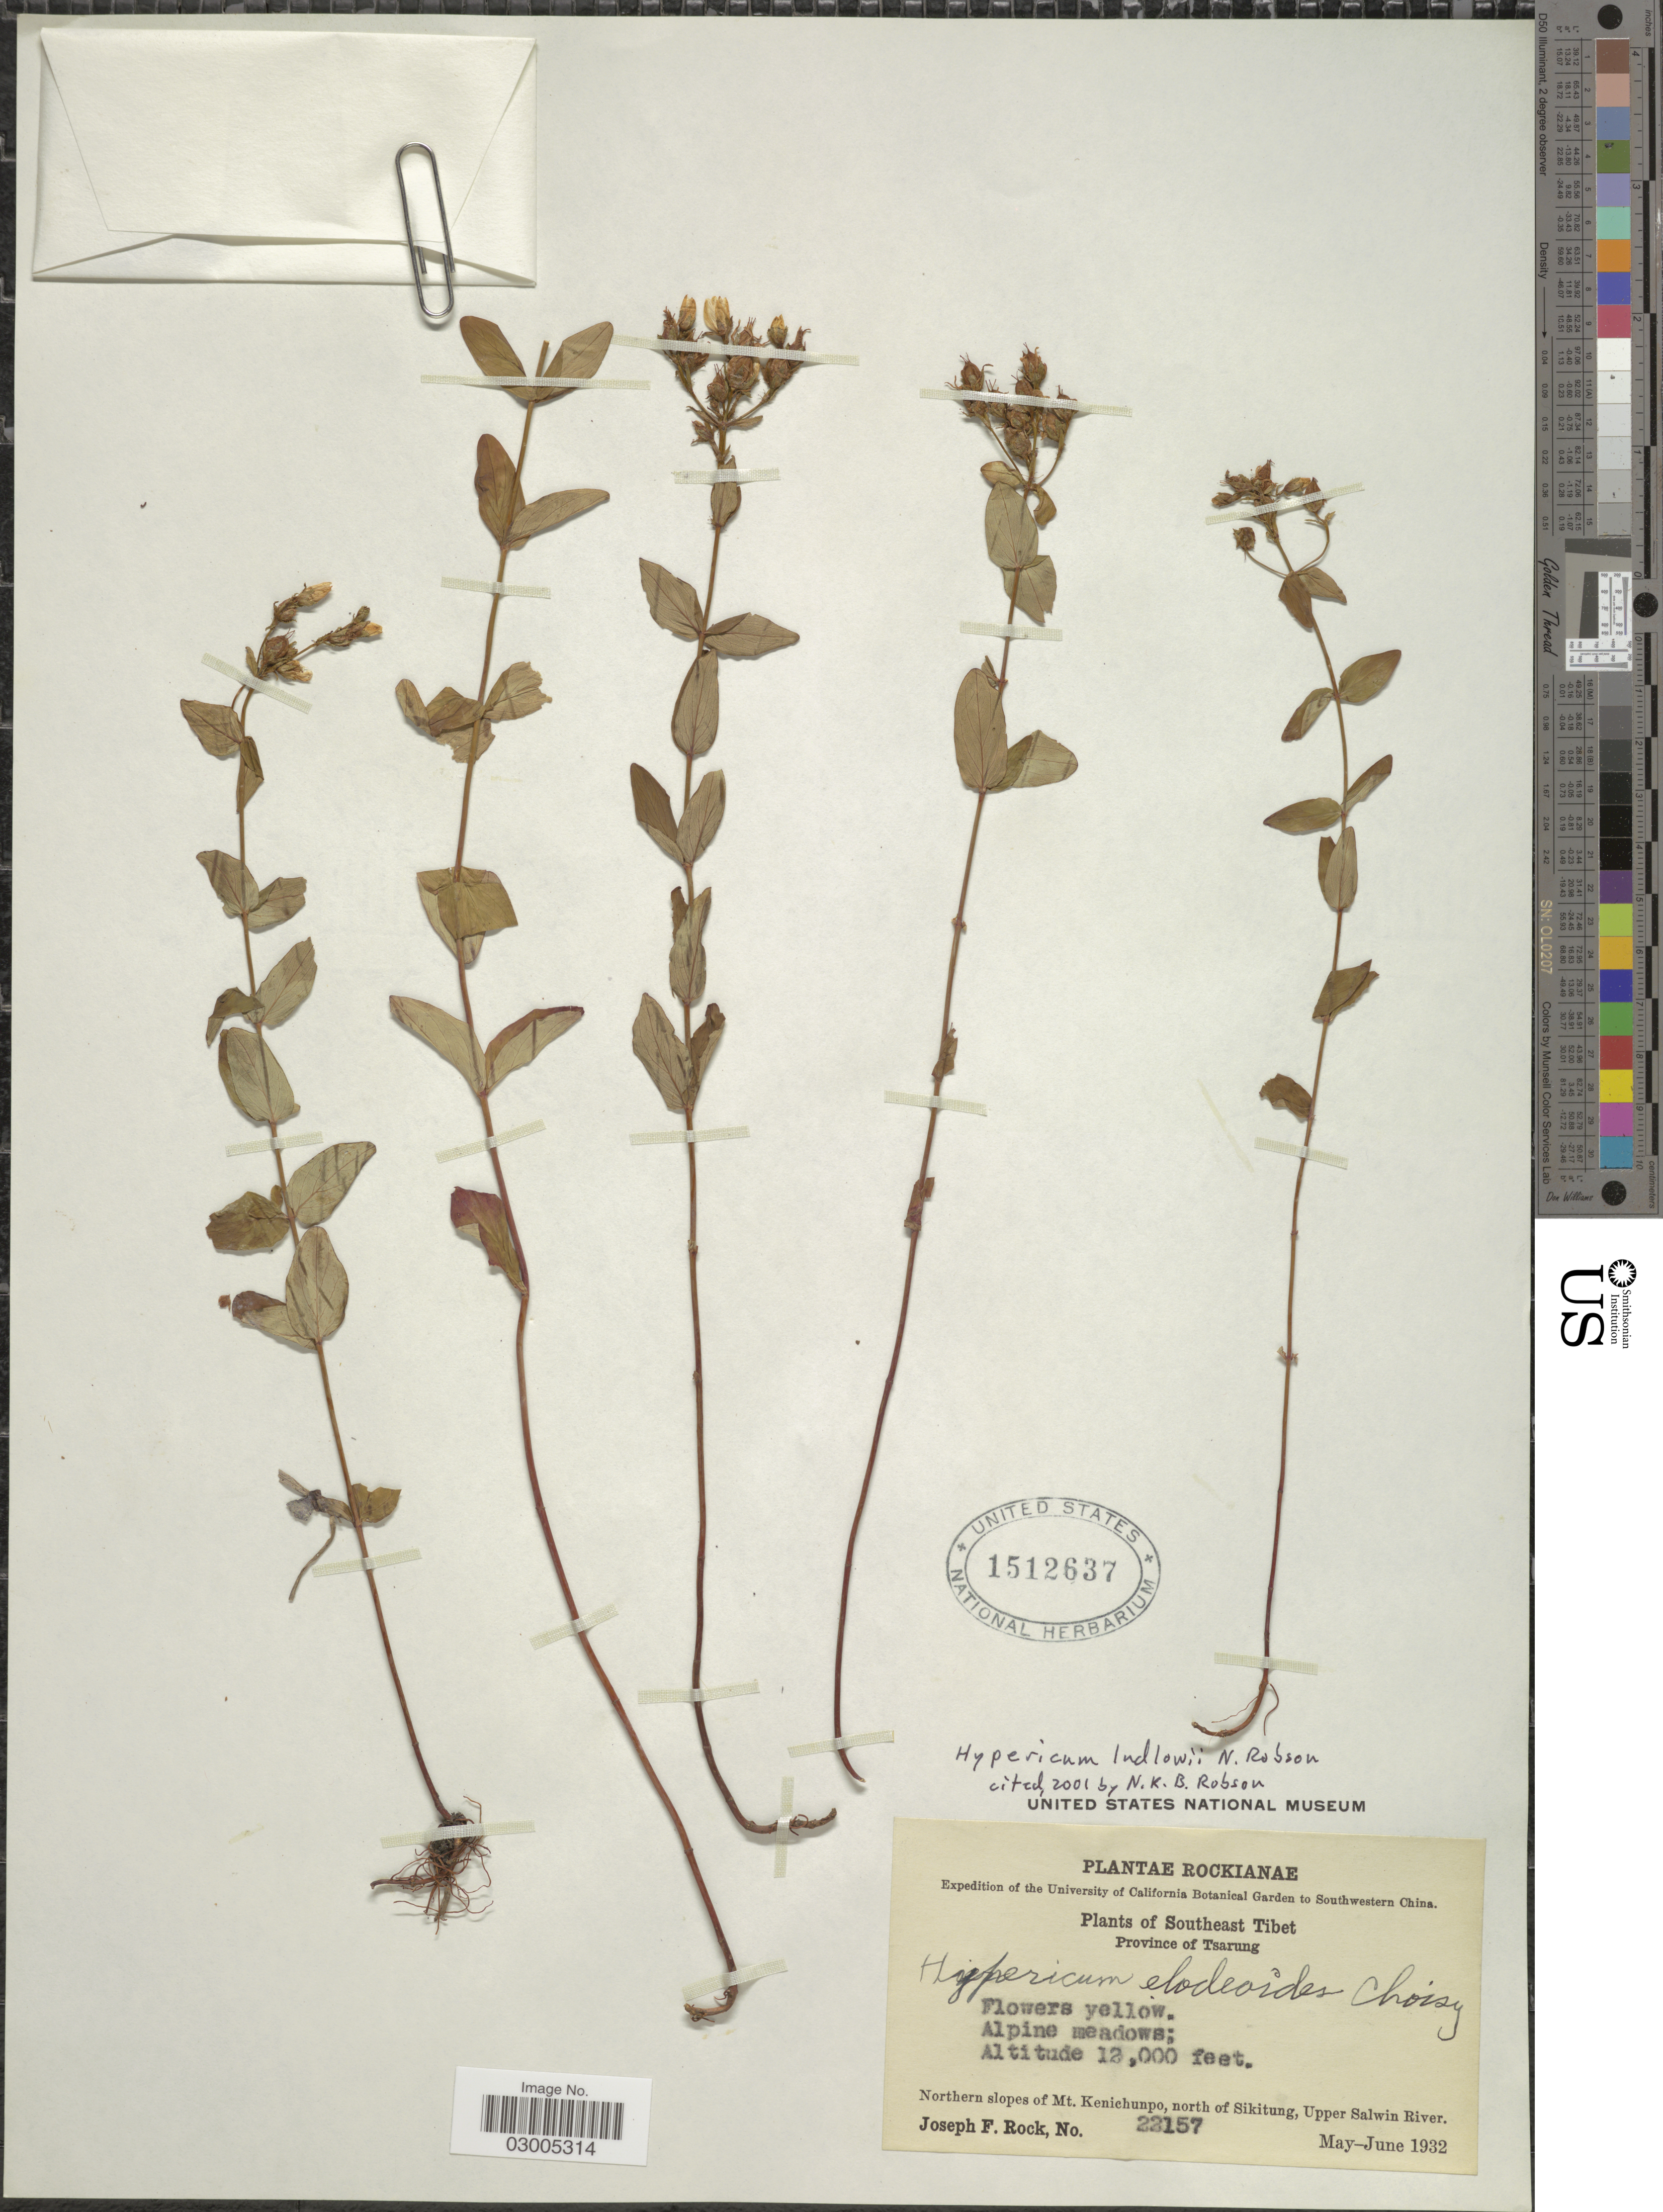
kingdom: Plantae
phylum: Tracheophyta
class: Magnoliopsida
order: Malpighiales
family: Hypericaceae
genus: Hypericum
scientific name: Hypericum ludlowii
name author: N. Robson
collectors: J. F. Rock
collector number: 22157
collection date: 1932-05/1932-06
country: China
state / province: Xizang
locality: Southeast Tibet. Province of Tsarung. Alpine meadows. Northern slopes of Mt. Kenichumpo, north of Sikitung, Upper Salwin River.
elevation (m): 3658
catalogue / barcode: US 1512637